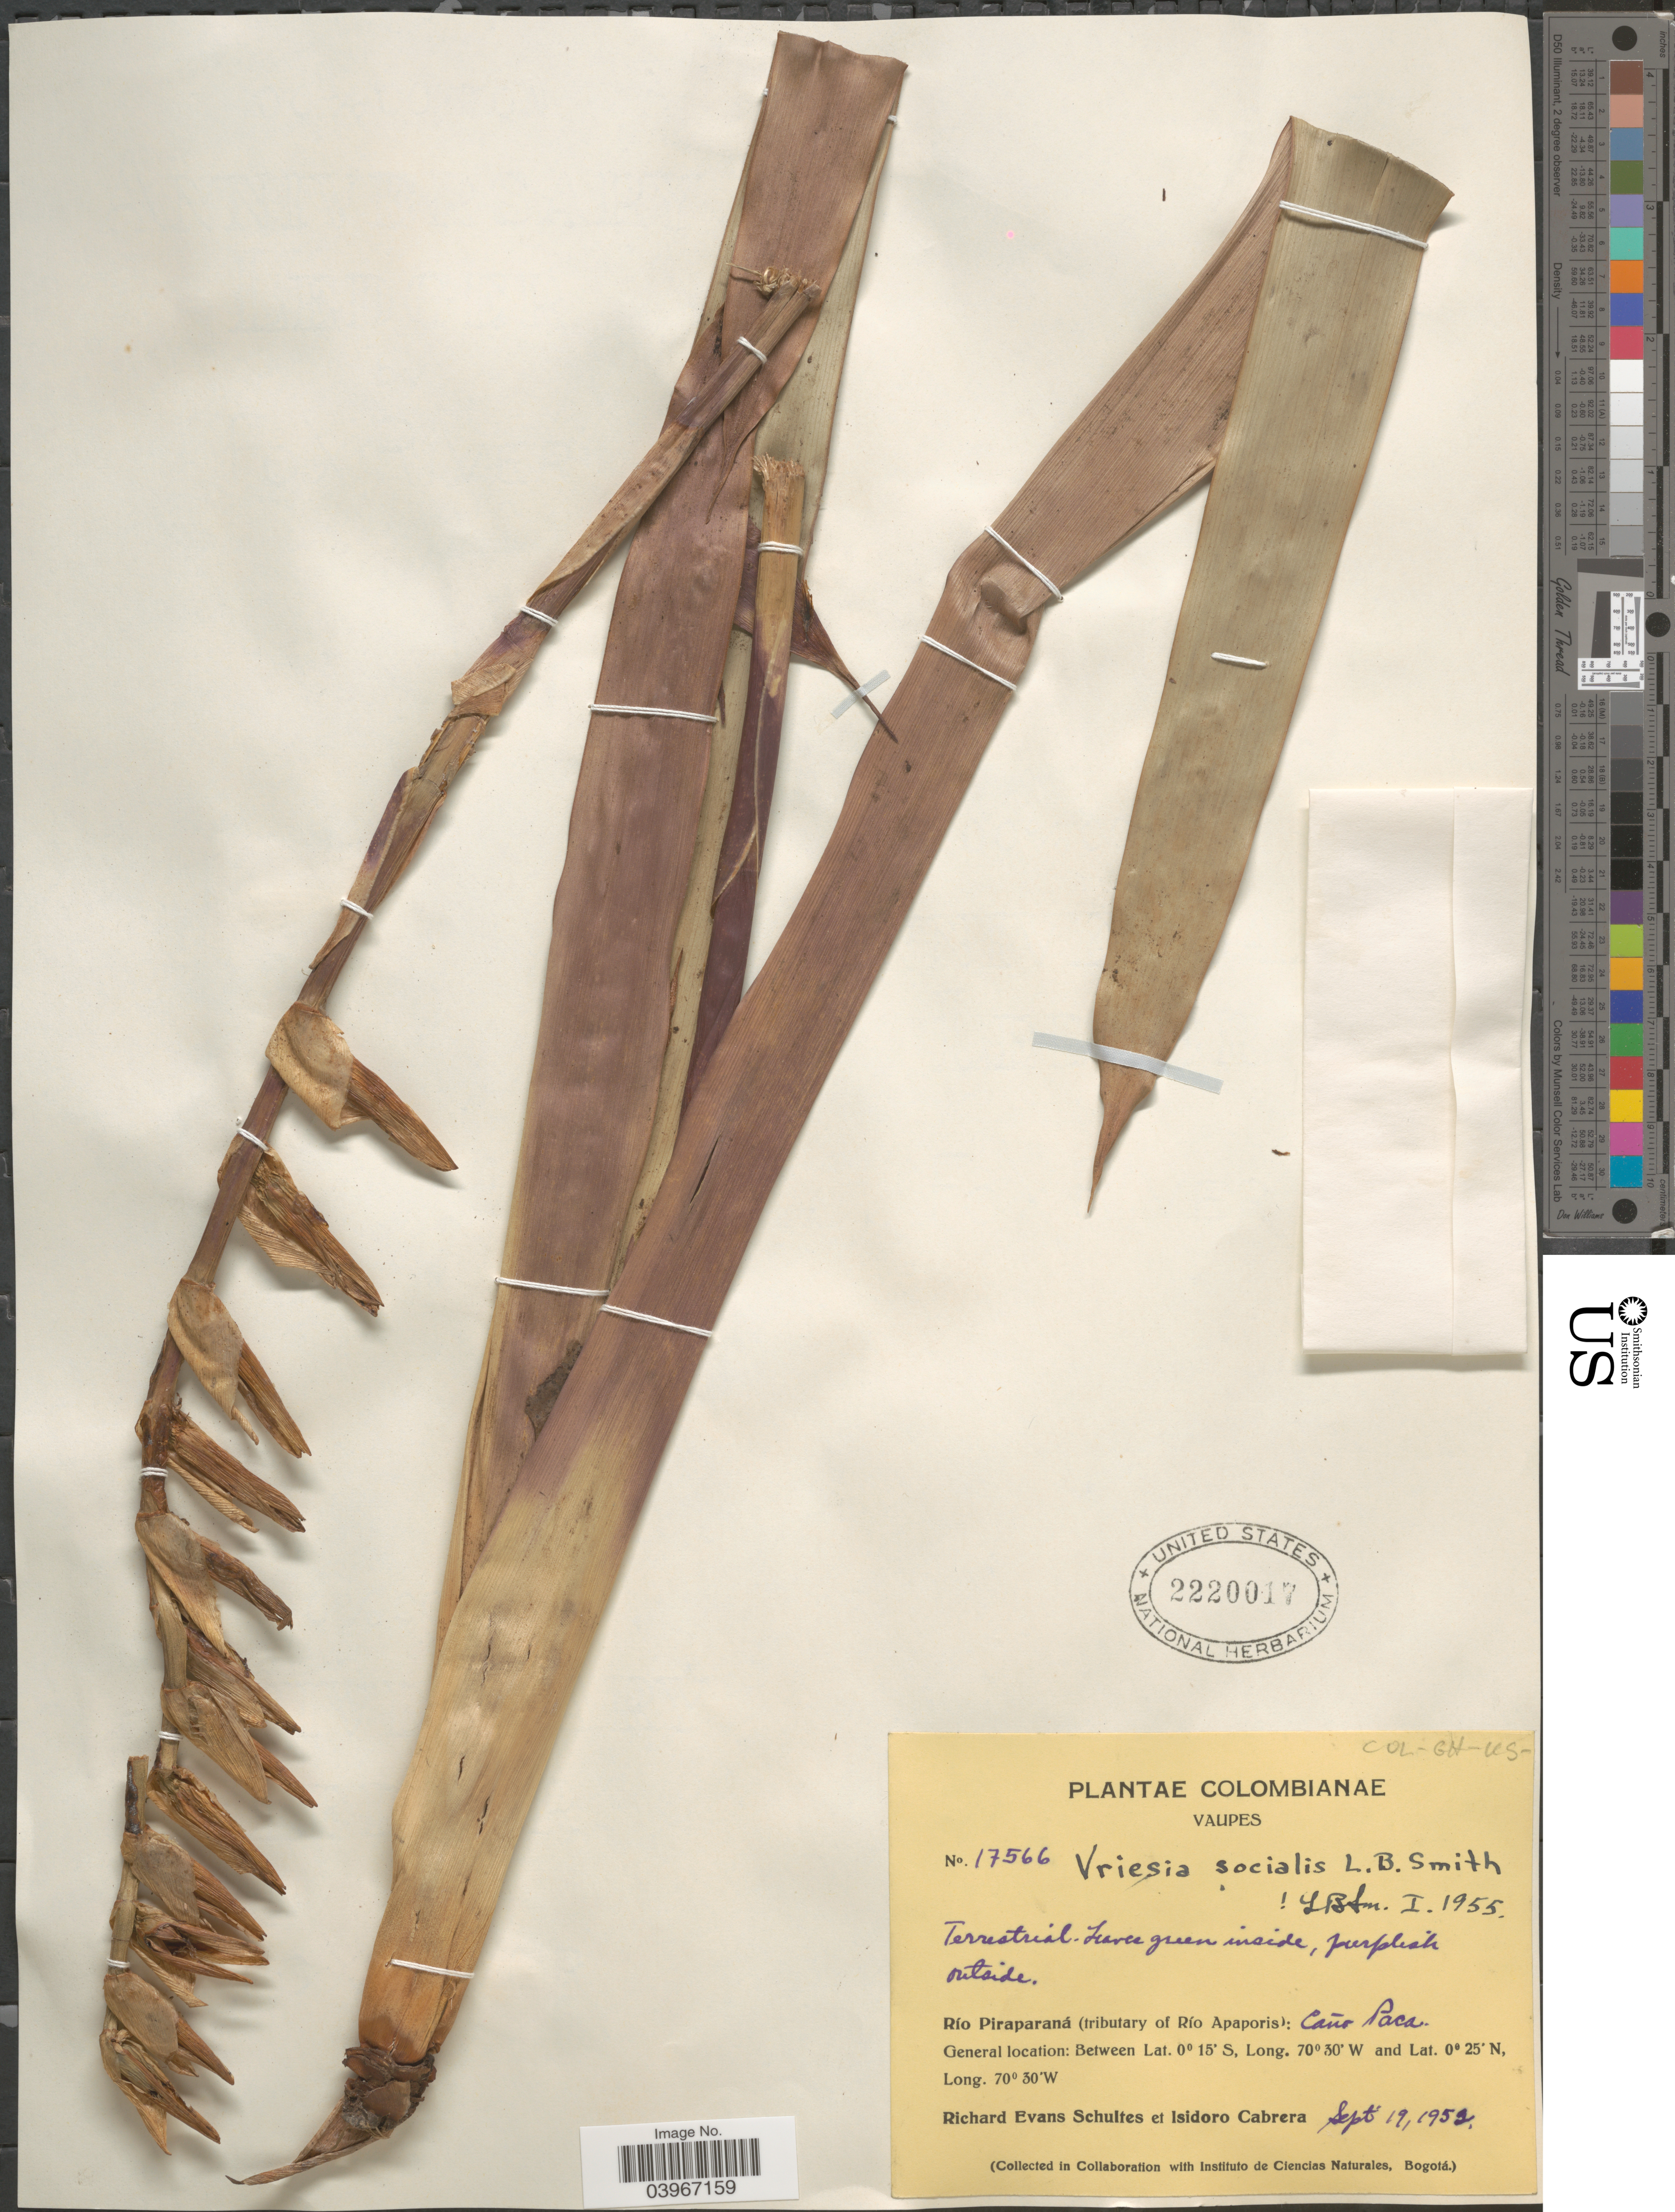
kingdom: Plantae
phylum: Tracheophyta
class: Liliopsida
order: Poales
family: Bromeliaceae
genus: Vriesea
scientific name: Vriesea socialis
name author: L.B. Sm.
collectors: R. E. Schultes & I. Cabrera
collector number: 17566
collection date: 1952-09-19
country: Colombia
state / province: Vaupés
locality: Río Piraparaná (tributary of Río Apaporis): Caño Paca.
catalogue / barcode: US 2220017